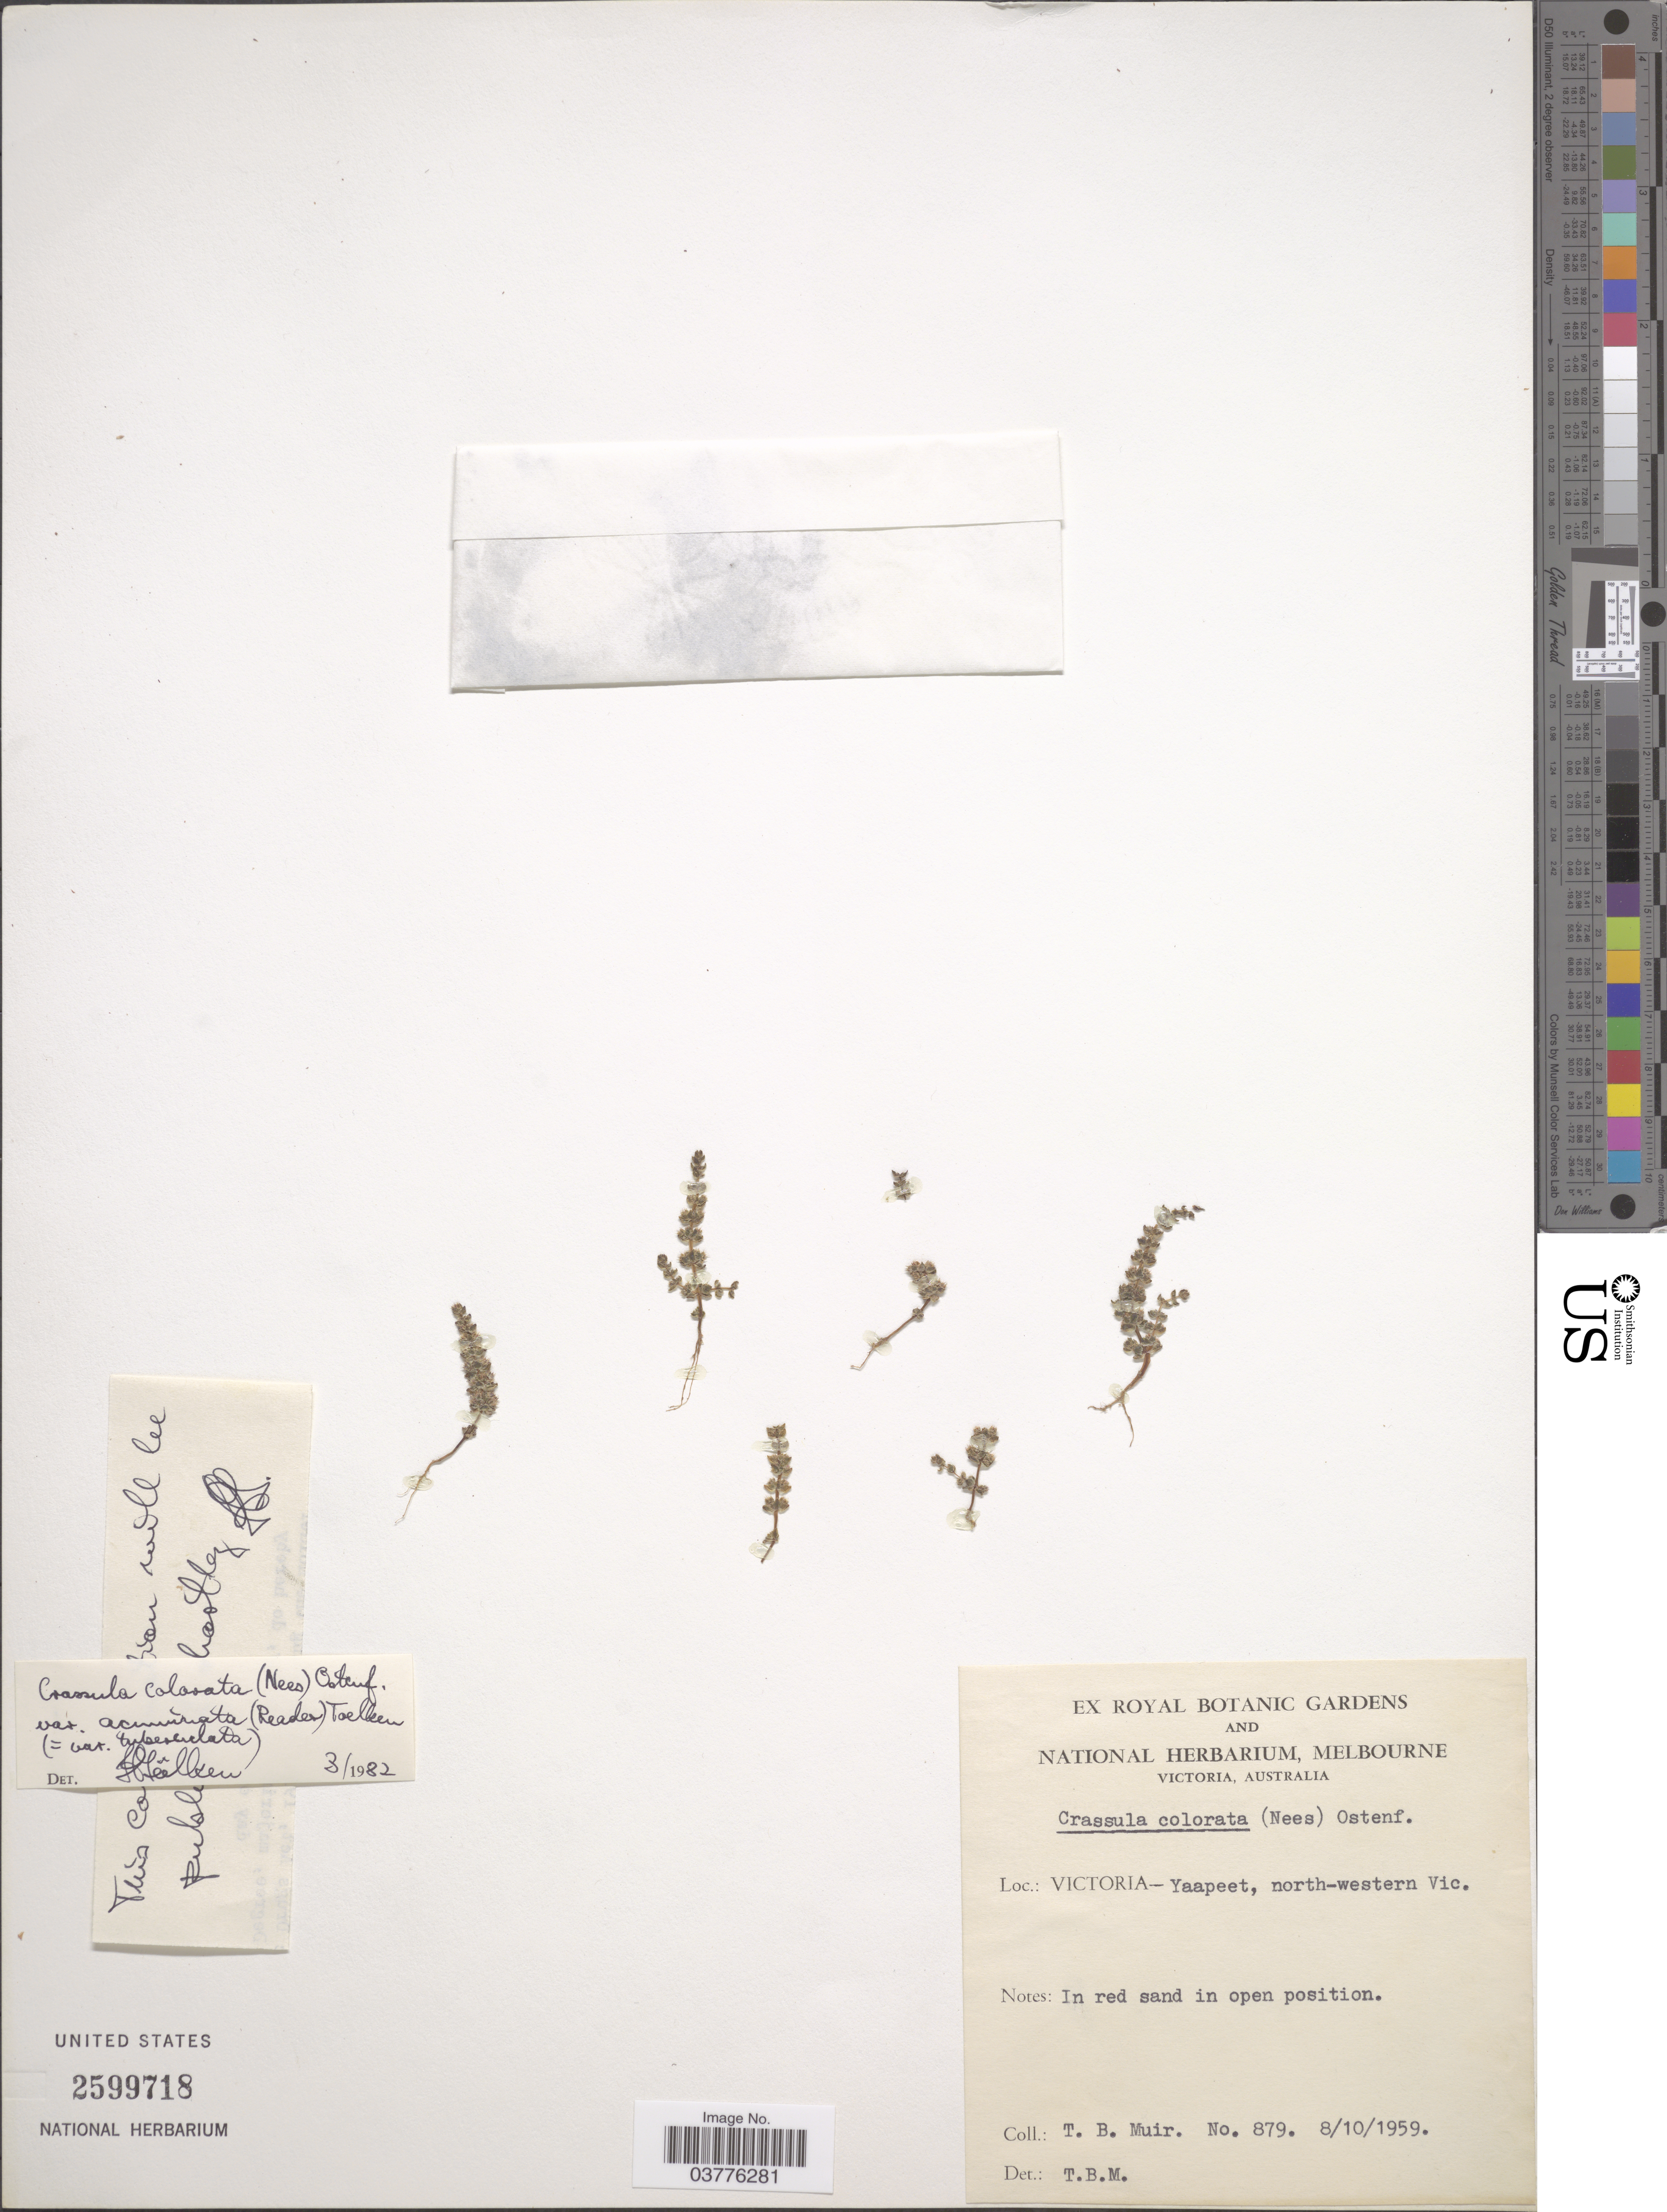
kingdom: Plantae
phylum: Tracheophyta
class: Magnoliopsida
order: Saxifragales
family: Crassulaceae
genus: Crassula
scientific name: Crassula colorata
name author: (Nees) Ostenf.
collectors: T. Muir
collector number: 879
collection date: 1959-10-08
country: Australia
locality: Victoria - Yaapeet, north-western Vic.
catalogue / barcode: US 2599718